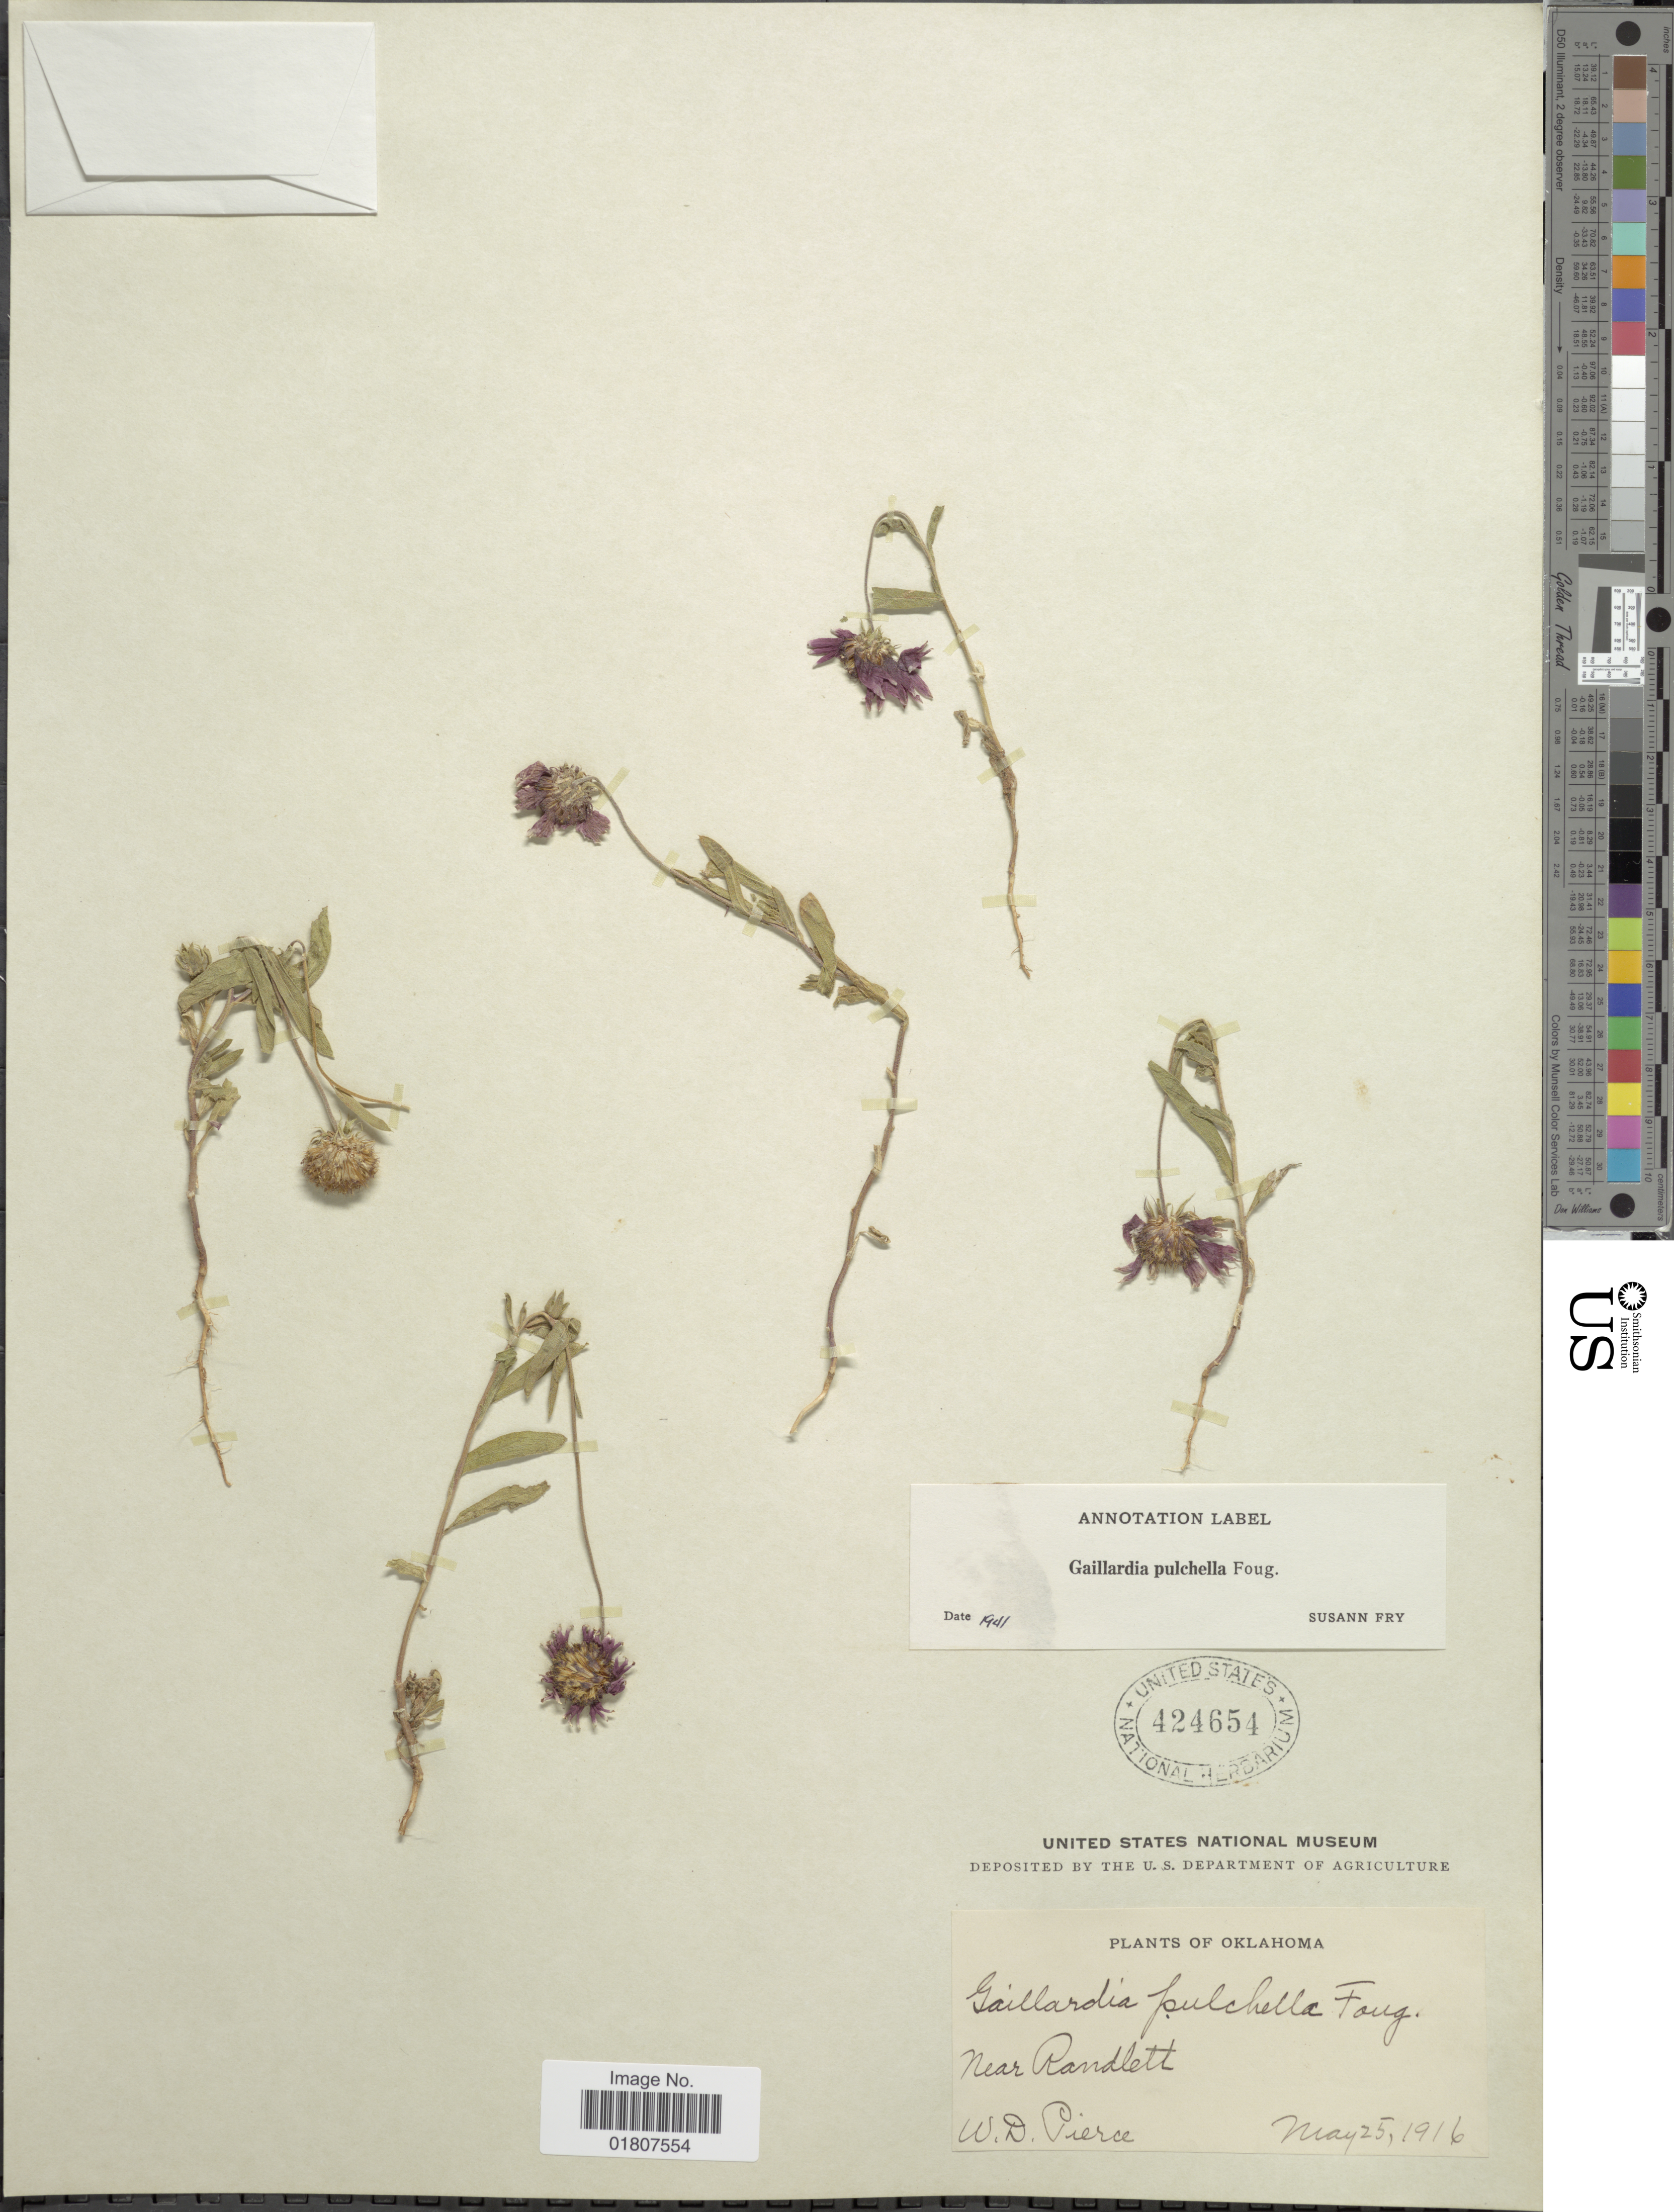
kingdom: Plantae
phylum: Tracheophyta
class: Magnoliopsida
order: Asterales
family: Asteraceae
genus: Gaillardia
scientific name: Gaillardia pulchella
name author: Foug.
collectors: W. Pierce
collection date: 1916-05-25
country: United States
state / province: Oklahoma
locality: Near Randlett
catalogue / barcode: US 424654